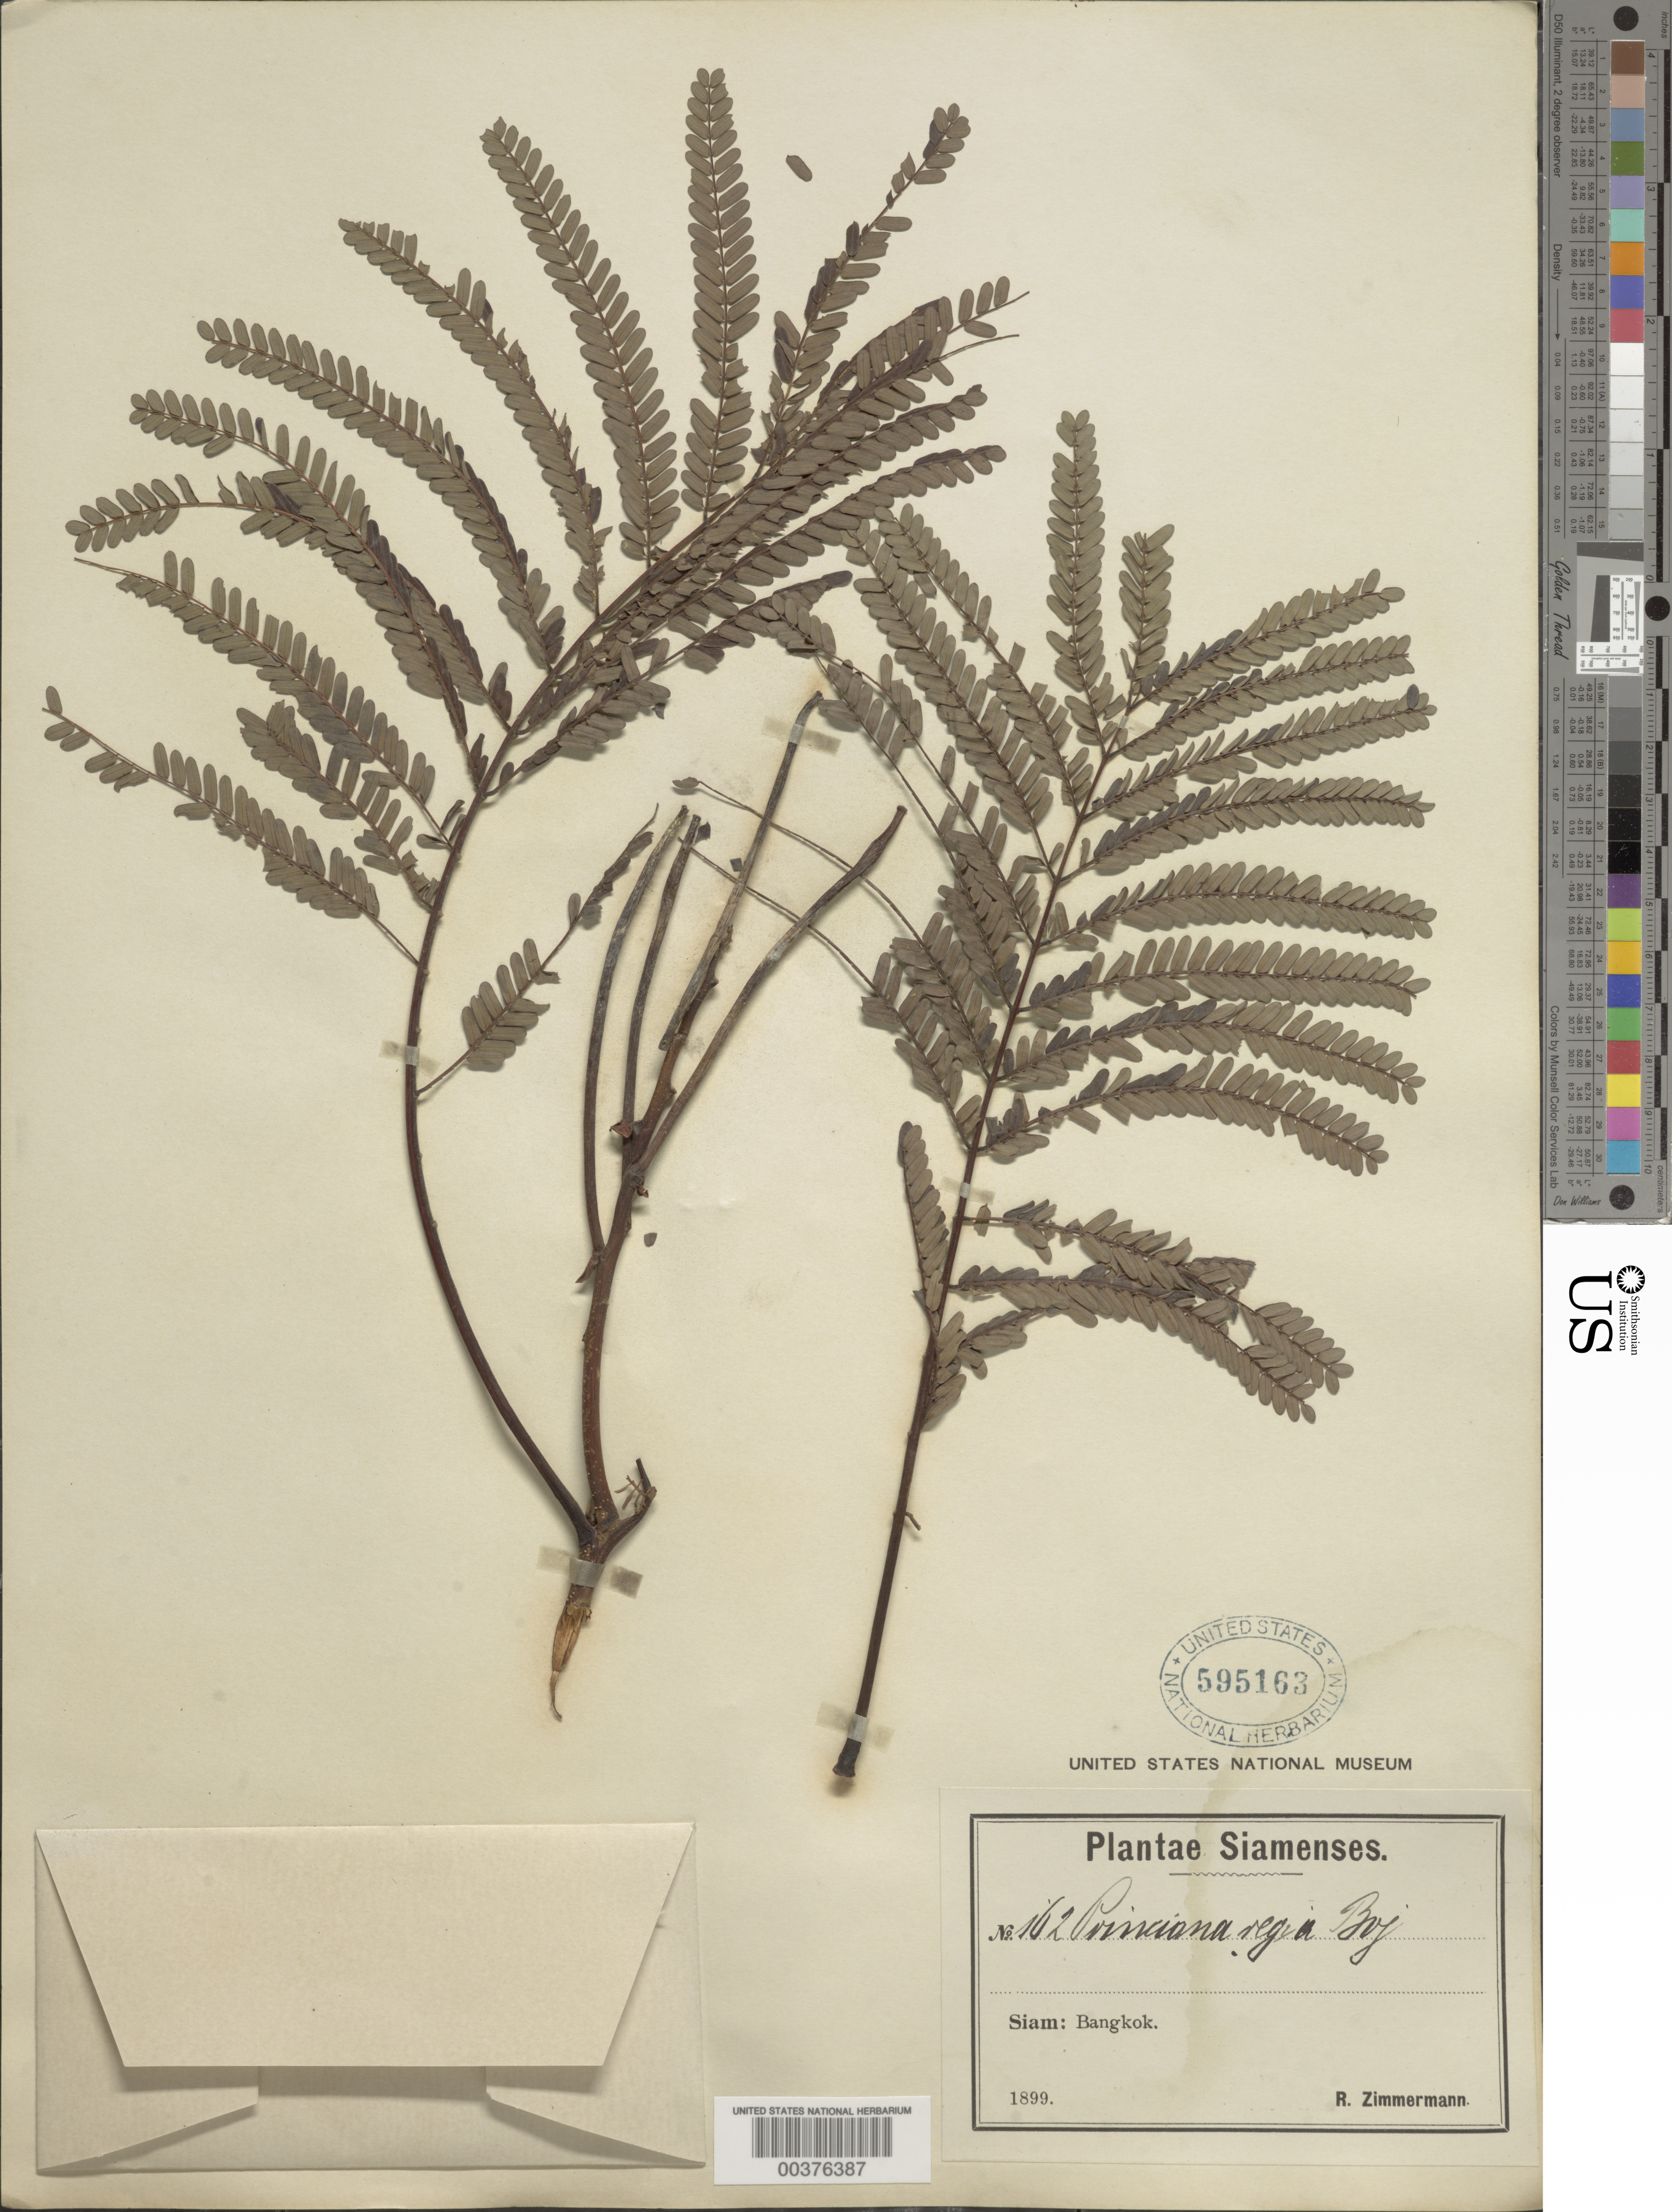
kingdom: Plantae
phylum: Tracheophyta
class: Magnoliopsida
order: Fabales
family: Fabaceae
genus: Delonix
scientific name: Delonix regia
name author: (Bojer ex Hook.) Raf.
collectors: R. Zimmermann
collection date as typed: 1899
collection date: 1899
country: Thailand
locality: Bangkok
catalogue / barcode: US 595163